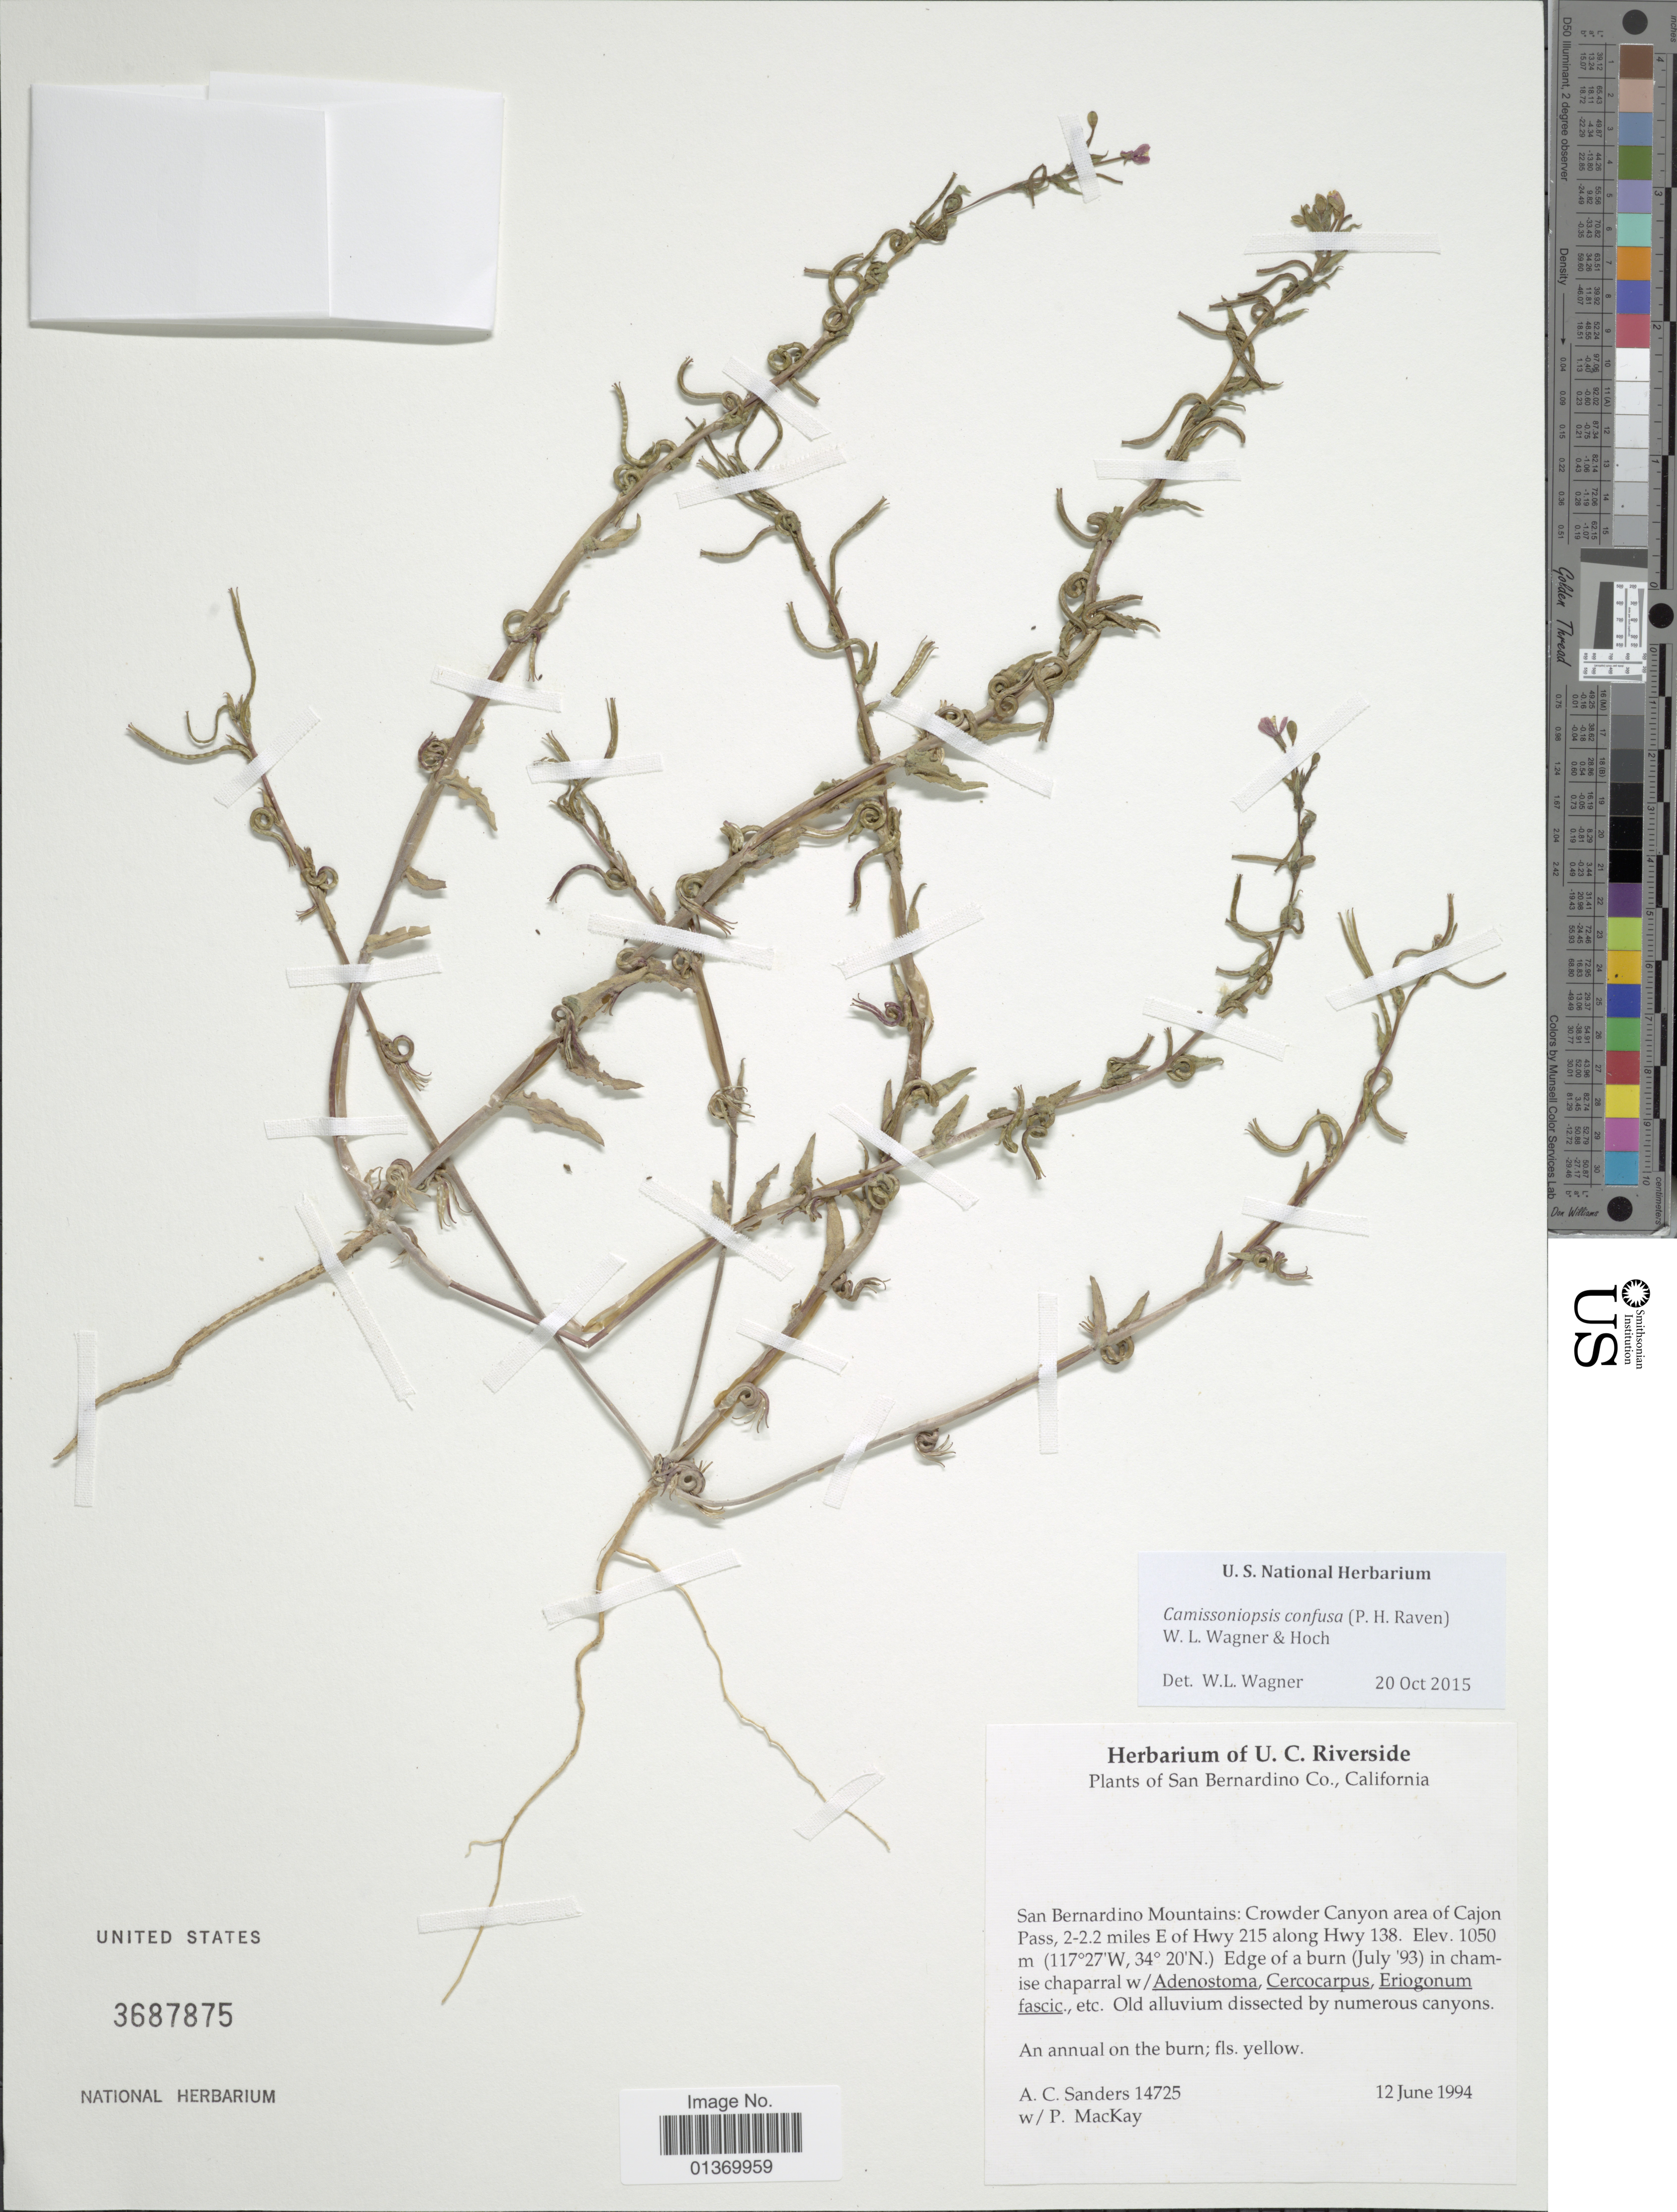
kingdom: Plantae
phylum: Tracheophyta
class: Magnoliopsida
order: Myrtales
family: Onagraceae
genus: Camissoniopsis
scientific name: Camissoniopsis confusa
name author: (P.H. Raven) W.L. Wagner & Hoch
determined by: Wagner, W. L., (BOT), Smithsonian Institution - National Museum of Natural History (UNITED STATES)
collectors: A. Sanders & P. Mackay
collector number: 14725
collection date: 1994-06-12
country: United States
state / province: California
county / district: San Bernardino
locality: San Bernardino Co., San Bernardino Mountains: Crowder Canyon area of Cajon Pass, 2-2.2 miles E of Hwy 215 along Hwy 138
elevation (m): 1050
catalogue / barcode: US 3687875